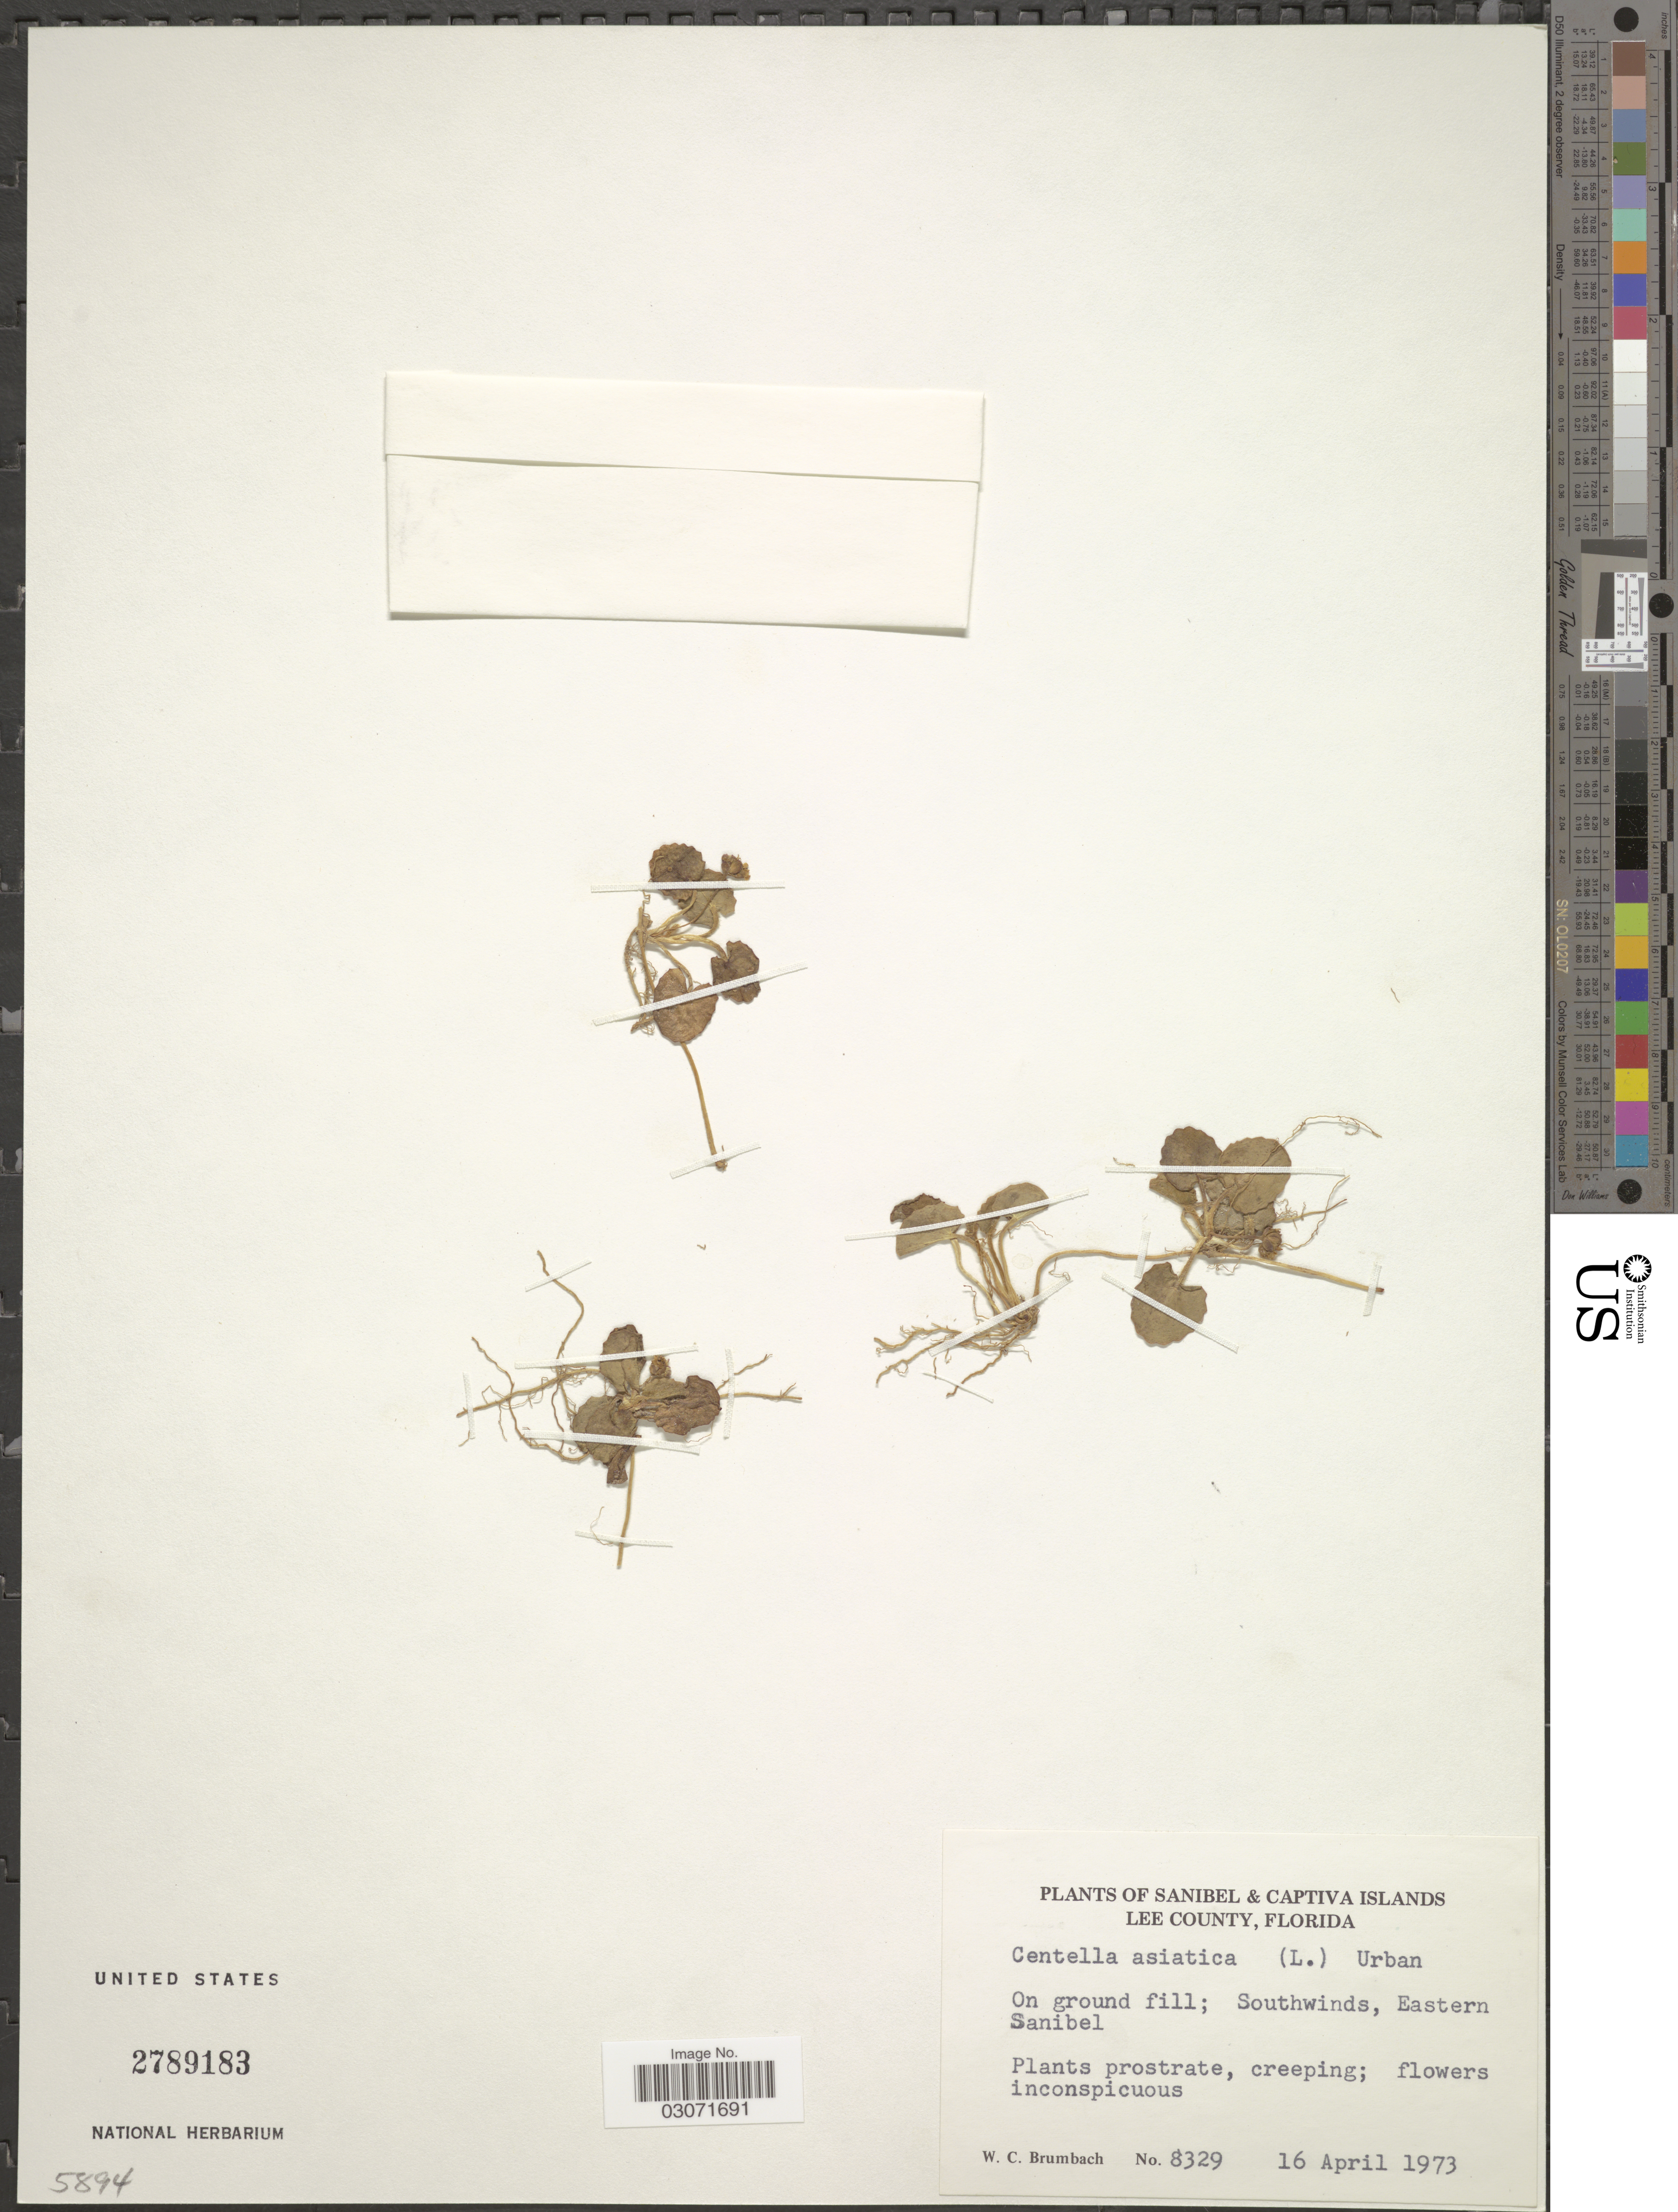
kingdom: Plantae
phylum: Tracheophyta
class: Magnoliopsida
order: Apiales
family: Apiaceae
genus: Centella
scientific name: Centella asiatica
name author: (L.) Urb.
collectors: W. C. Brumbach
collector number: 8329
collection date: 1973-04-16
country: United States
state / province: Florida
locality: Sanibel & Captiva Islands. Lee County. Southwinds, Eastern Sanibel.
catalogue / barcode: US 2789183